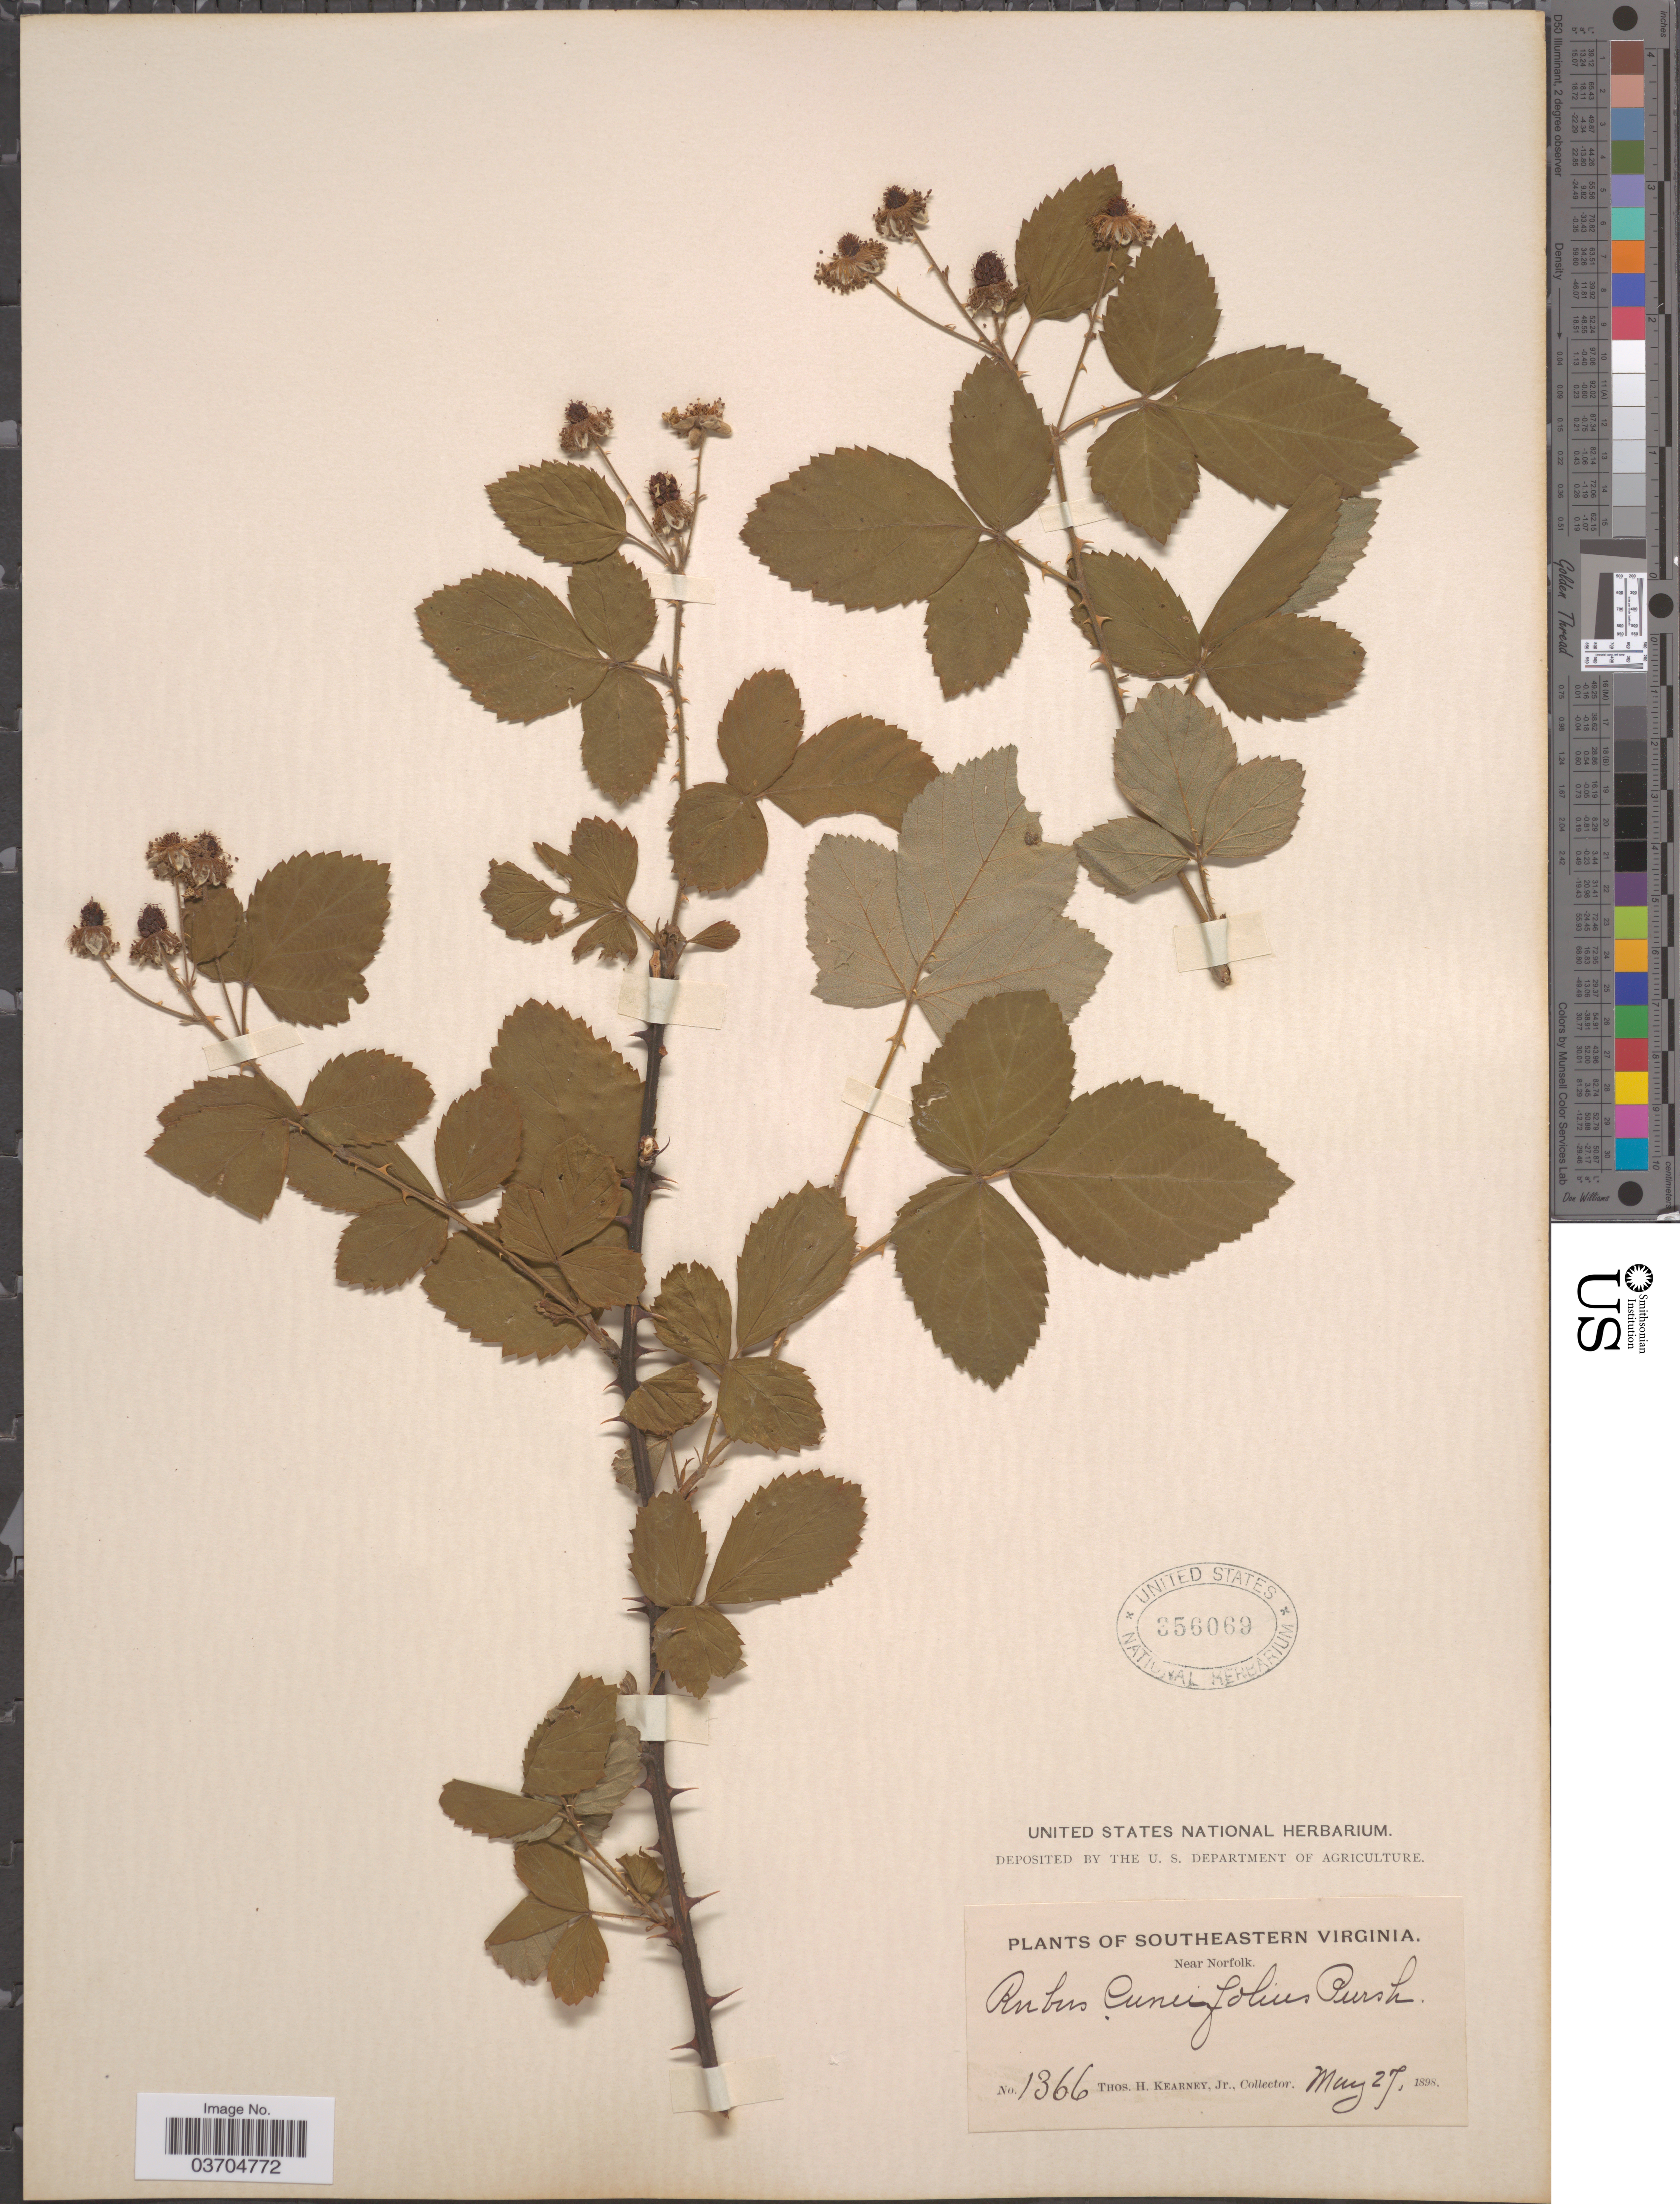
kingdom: Plantae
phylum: Tracheophyta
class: Magnoliopsida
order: Rosales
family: Rosaceae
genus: Rubus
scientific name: Rubus cuneifolius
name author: Pursh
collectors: T. H. Kearney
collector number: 1366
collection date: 1898-05-27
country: United States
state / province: Virginia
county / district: City of Norfolk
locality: Southeastern Virginia. Near Norfolk.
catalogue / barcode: US 356069